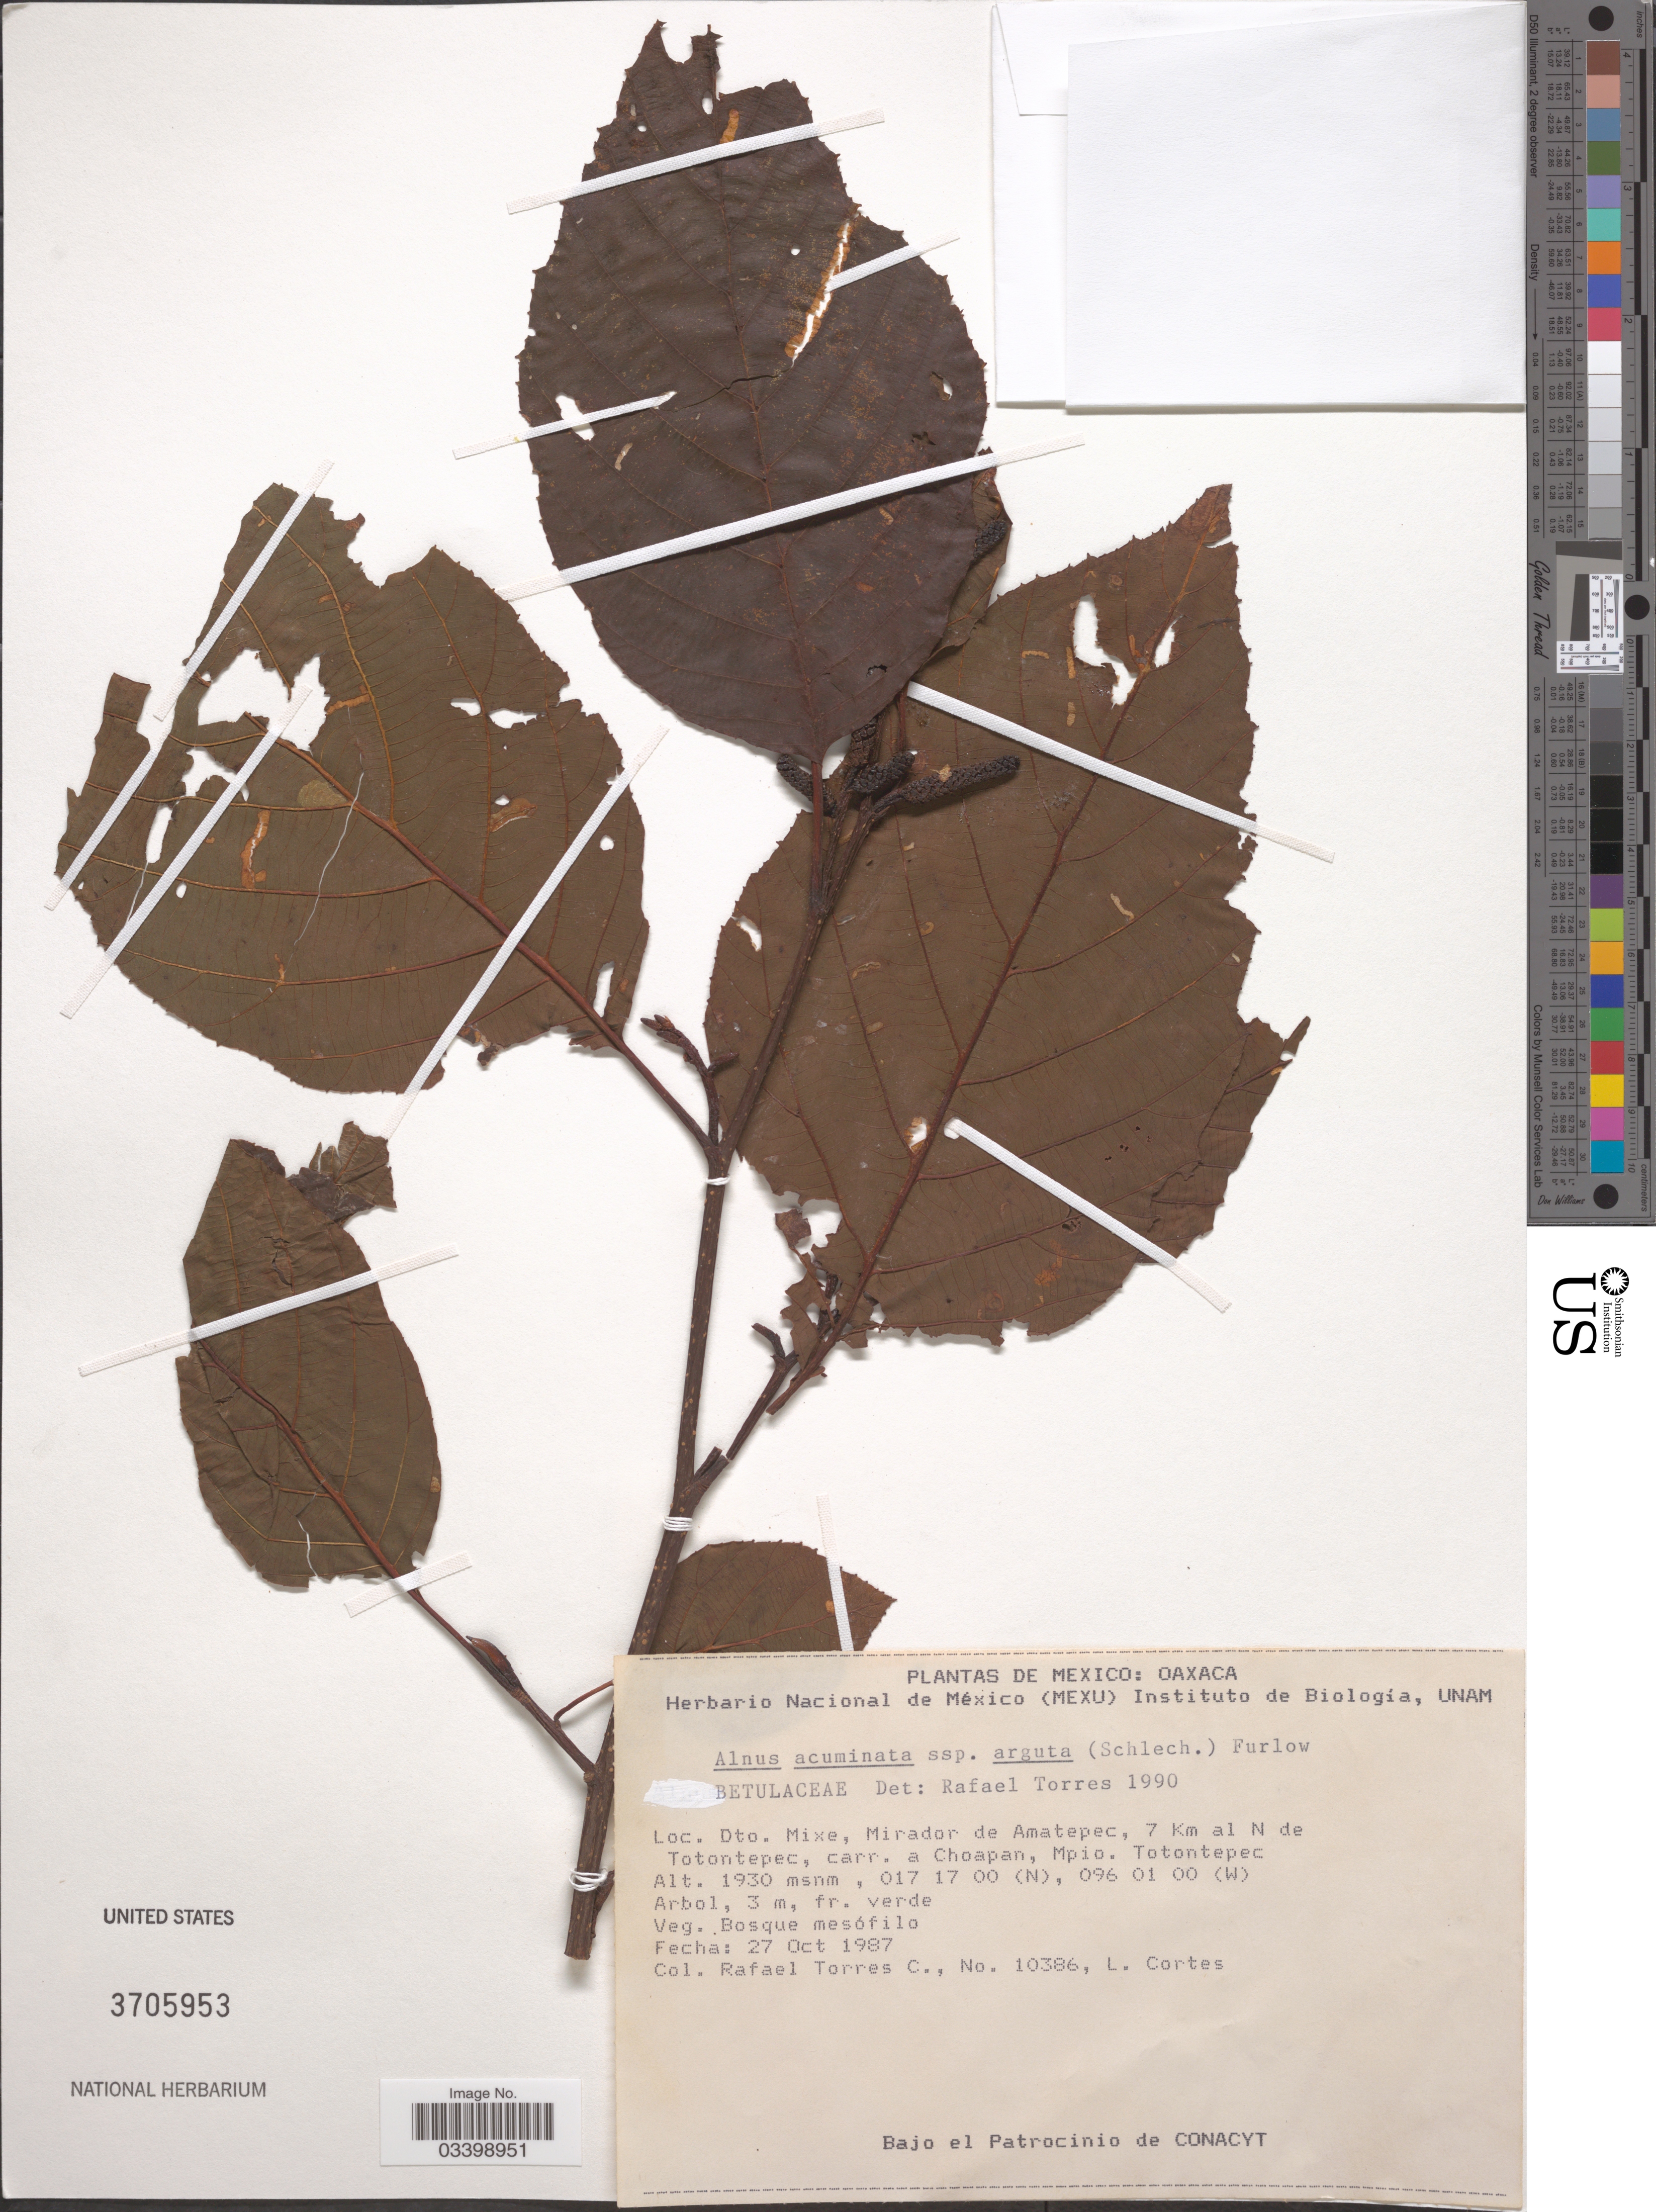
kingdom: Plantae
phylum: Tracheophyta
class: Magnoliopsida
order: Fagales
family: Betulaceae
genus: Alnus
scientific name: Alnus acuminata subsp. arguta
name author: (Schltdl.) Furlow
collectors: R. Torres C. & L. Cortes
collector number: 10386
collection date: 1987-10-27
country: Mexico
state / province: Oaxaca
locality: Dto. Mixe, Mirador de Amatepec, 7 Km al N de Totontepec, carr. a Choapan, Mpio. Totontepec.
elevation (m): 1930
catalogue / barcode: US 3705953